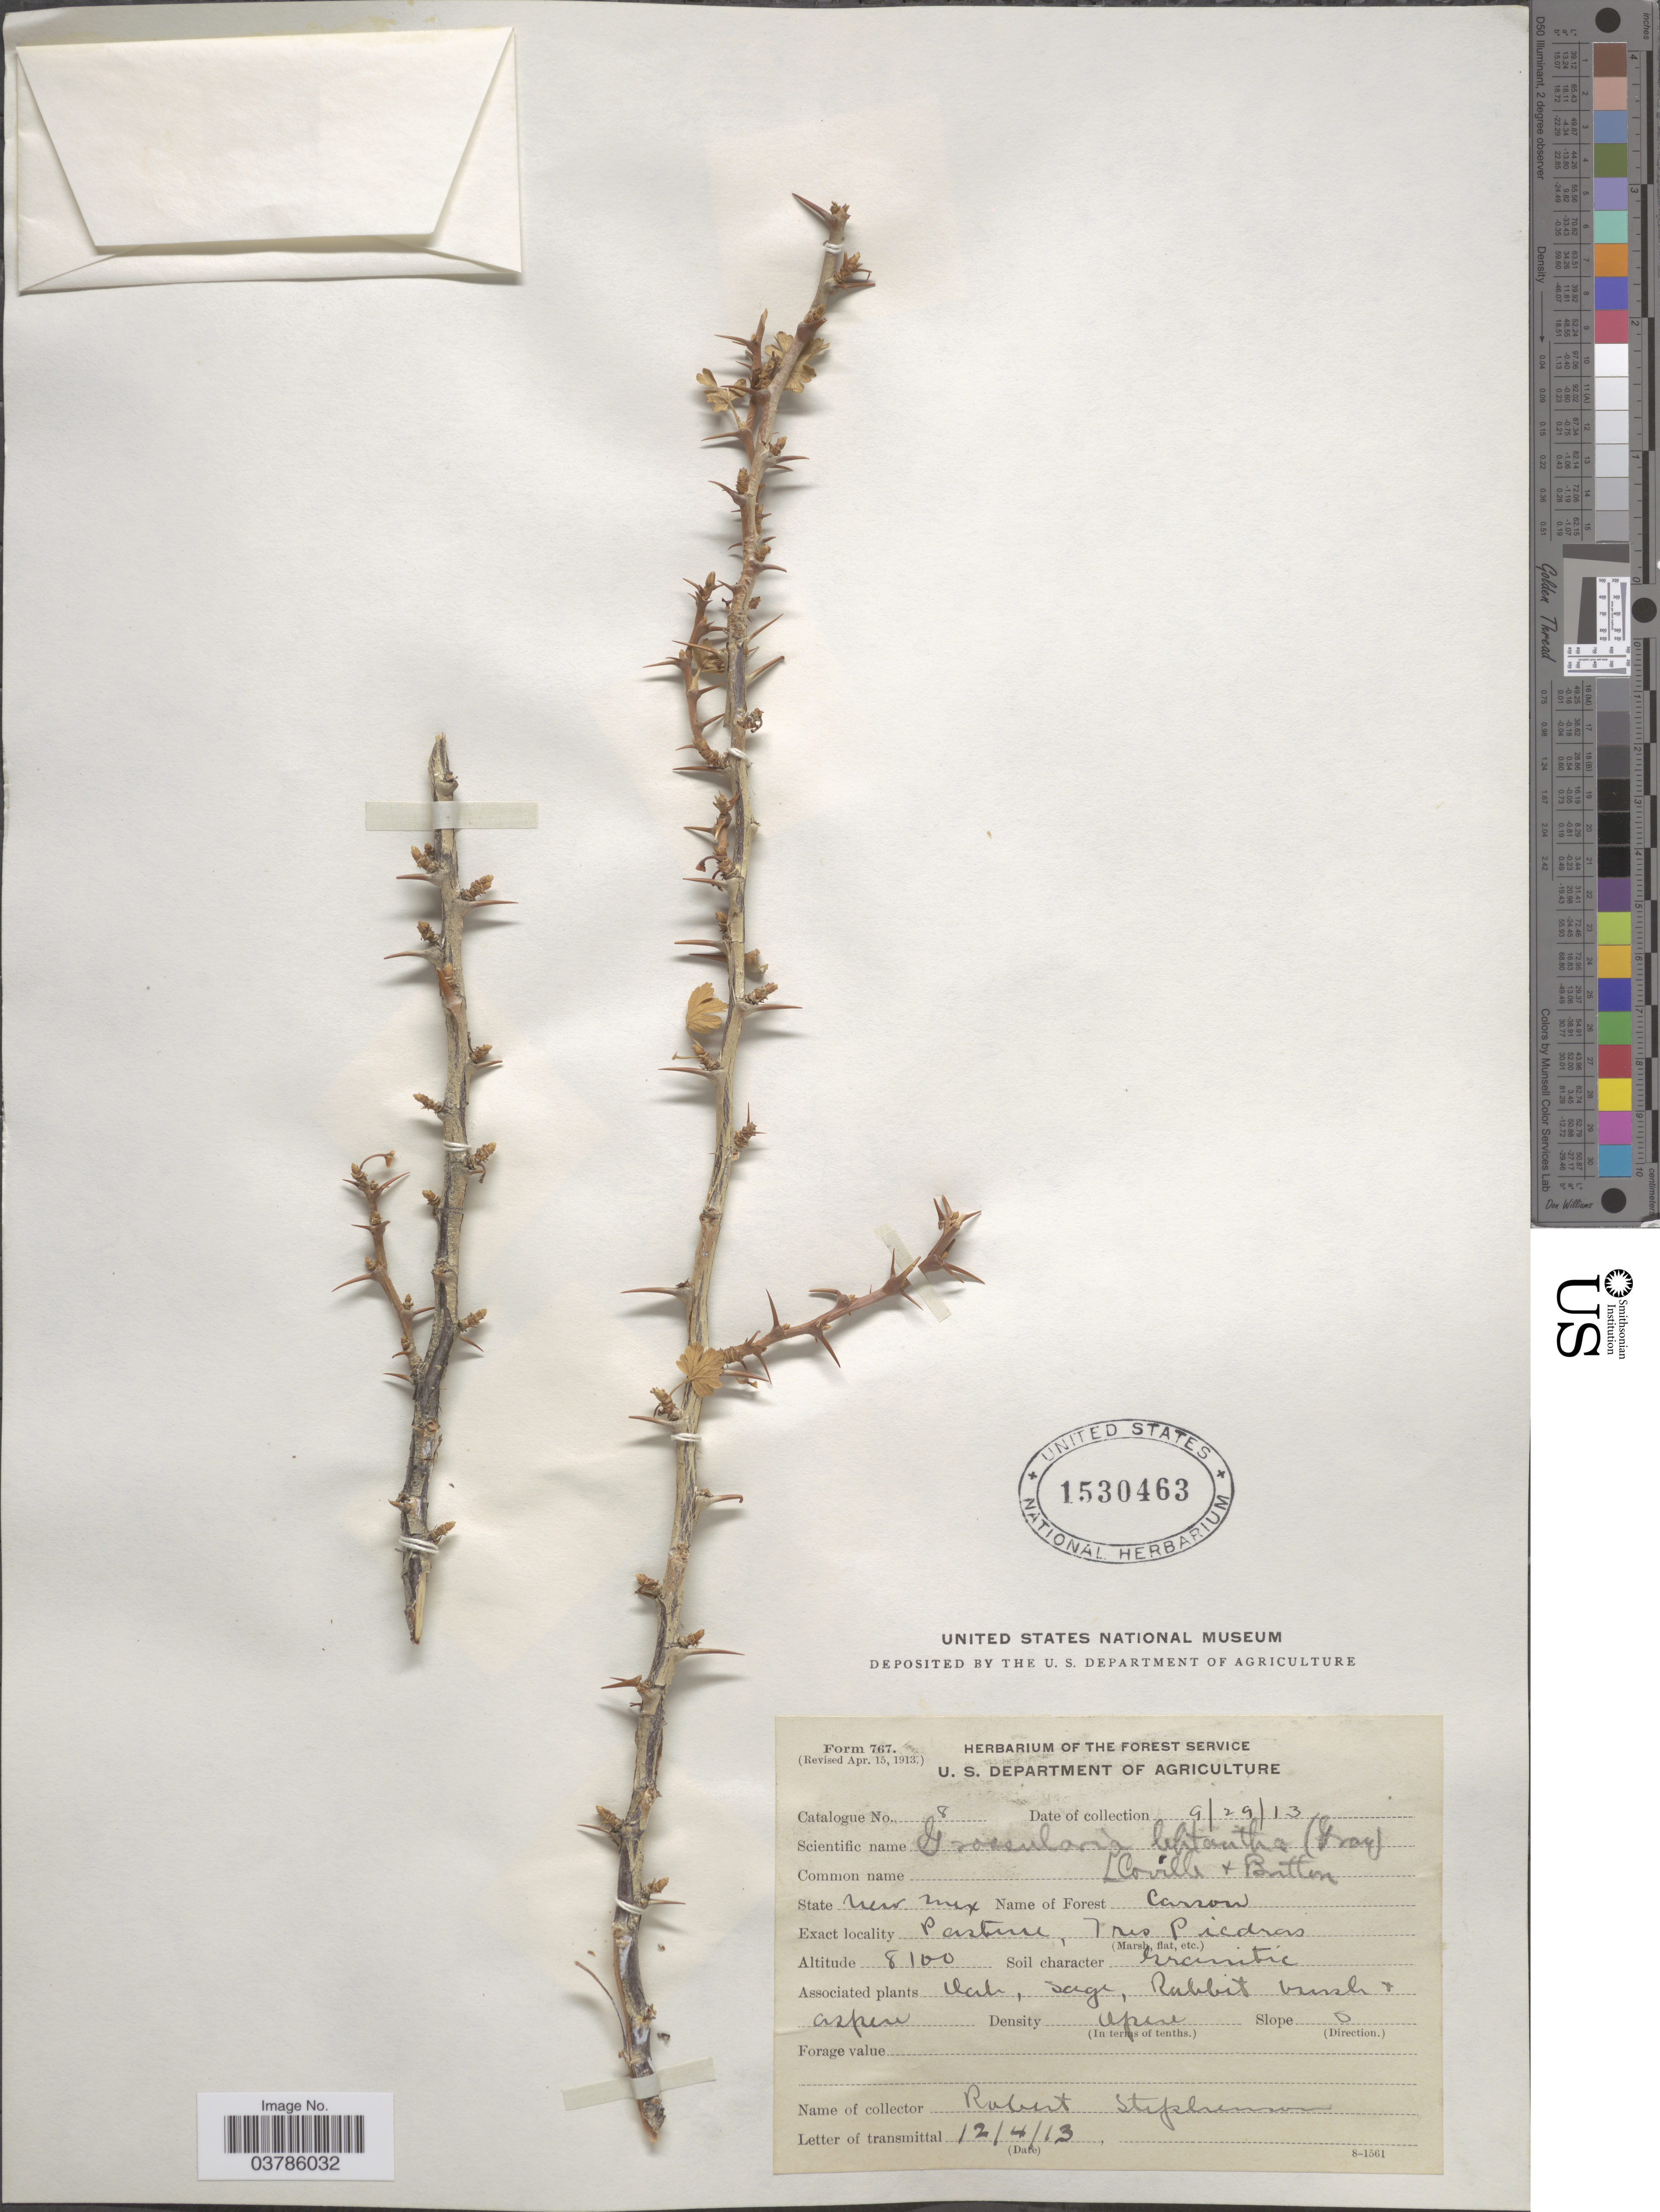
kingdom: Plantae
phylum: Tracheophyta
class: Magnoliopsida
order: Saxifragales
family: Grossulariaceae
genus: Ribes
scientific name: Ribes leptanthum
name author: A. Gray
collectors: R. Stephenson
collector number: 8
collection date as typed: Transcribed d/m/y: 29/9/13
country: United States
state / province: New Mexico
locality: State New Mex. Name of Forest Carson. Pasture, Tres Piedras. Slope O.*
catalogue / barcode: US 1530463